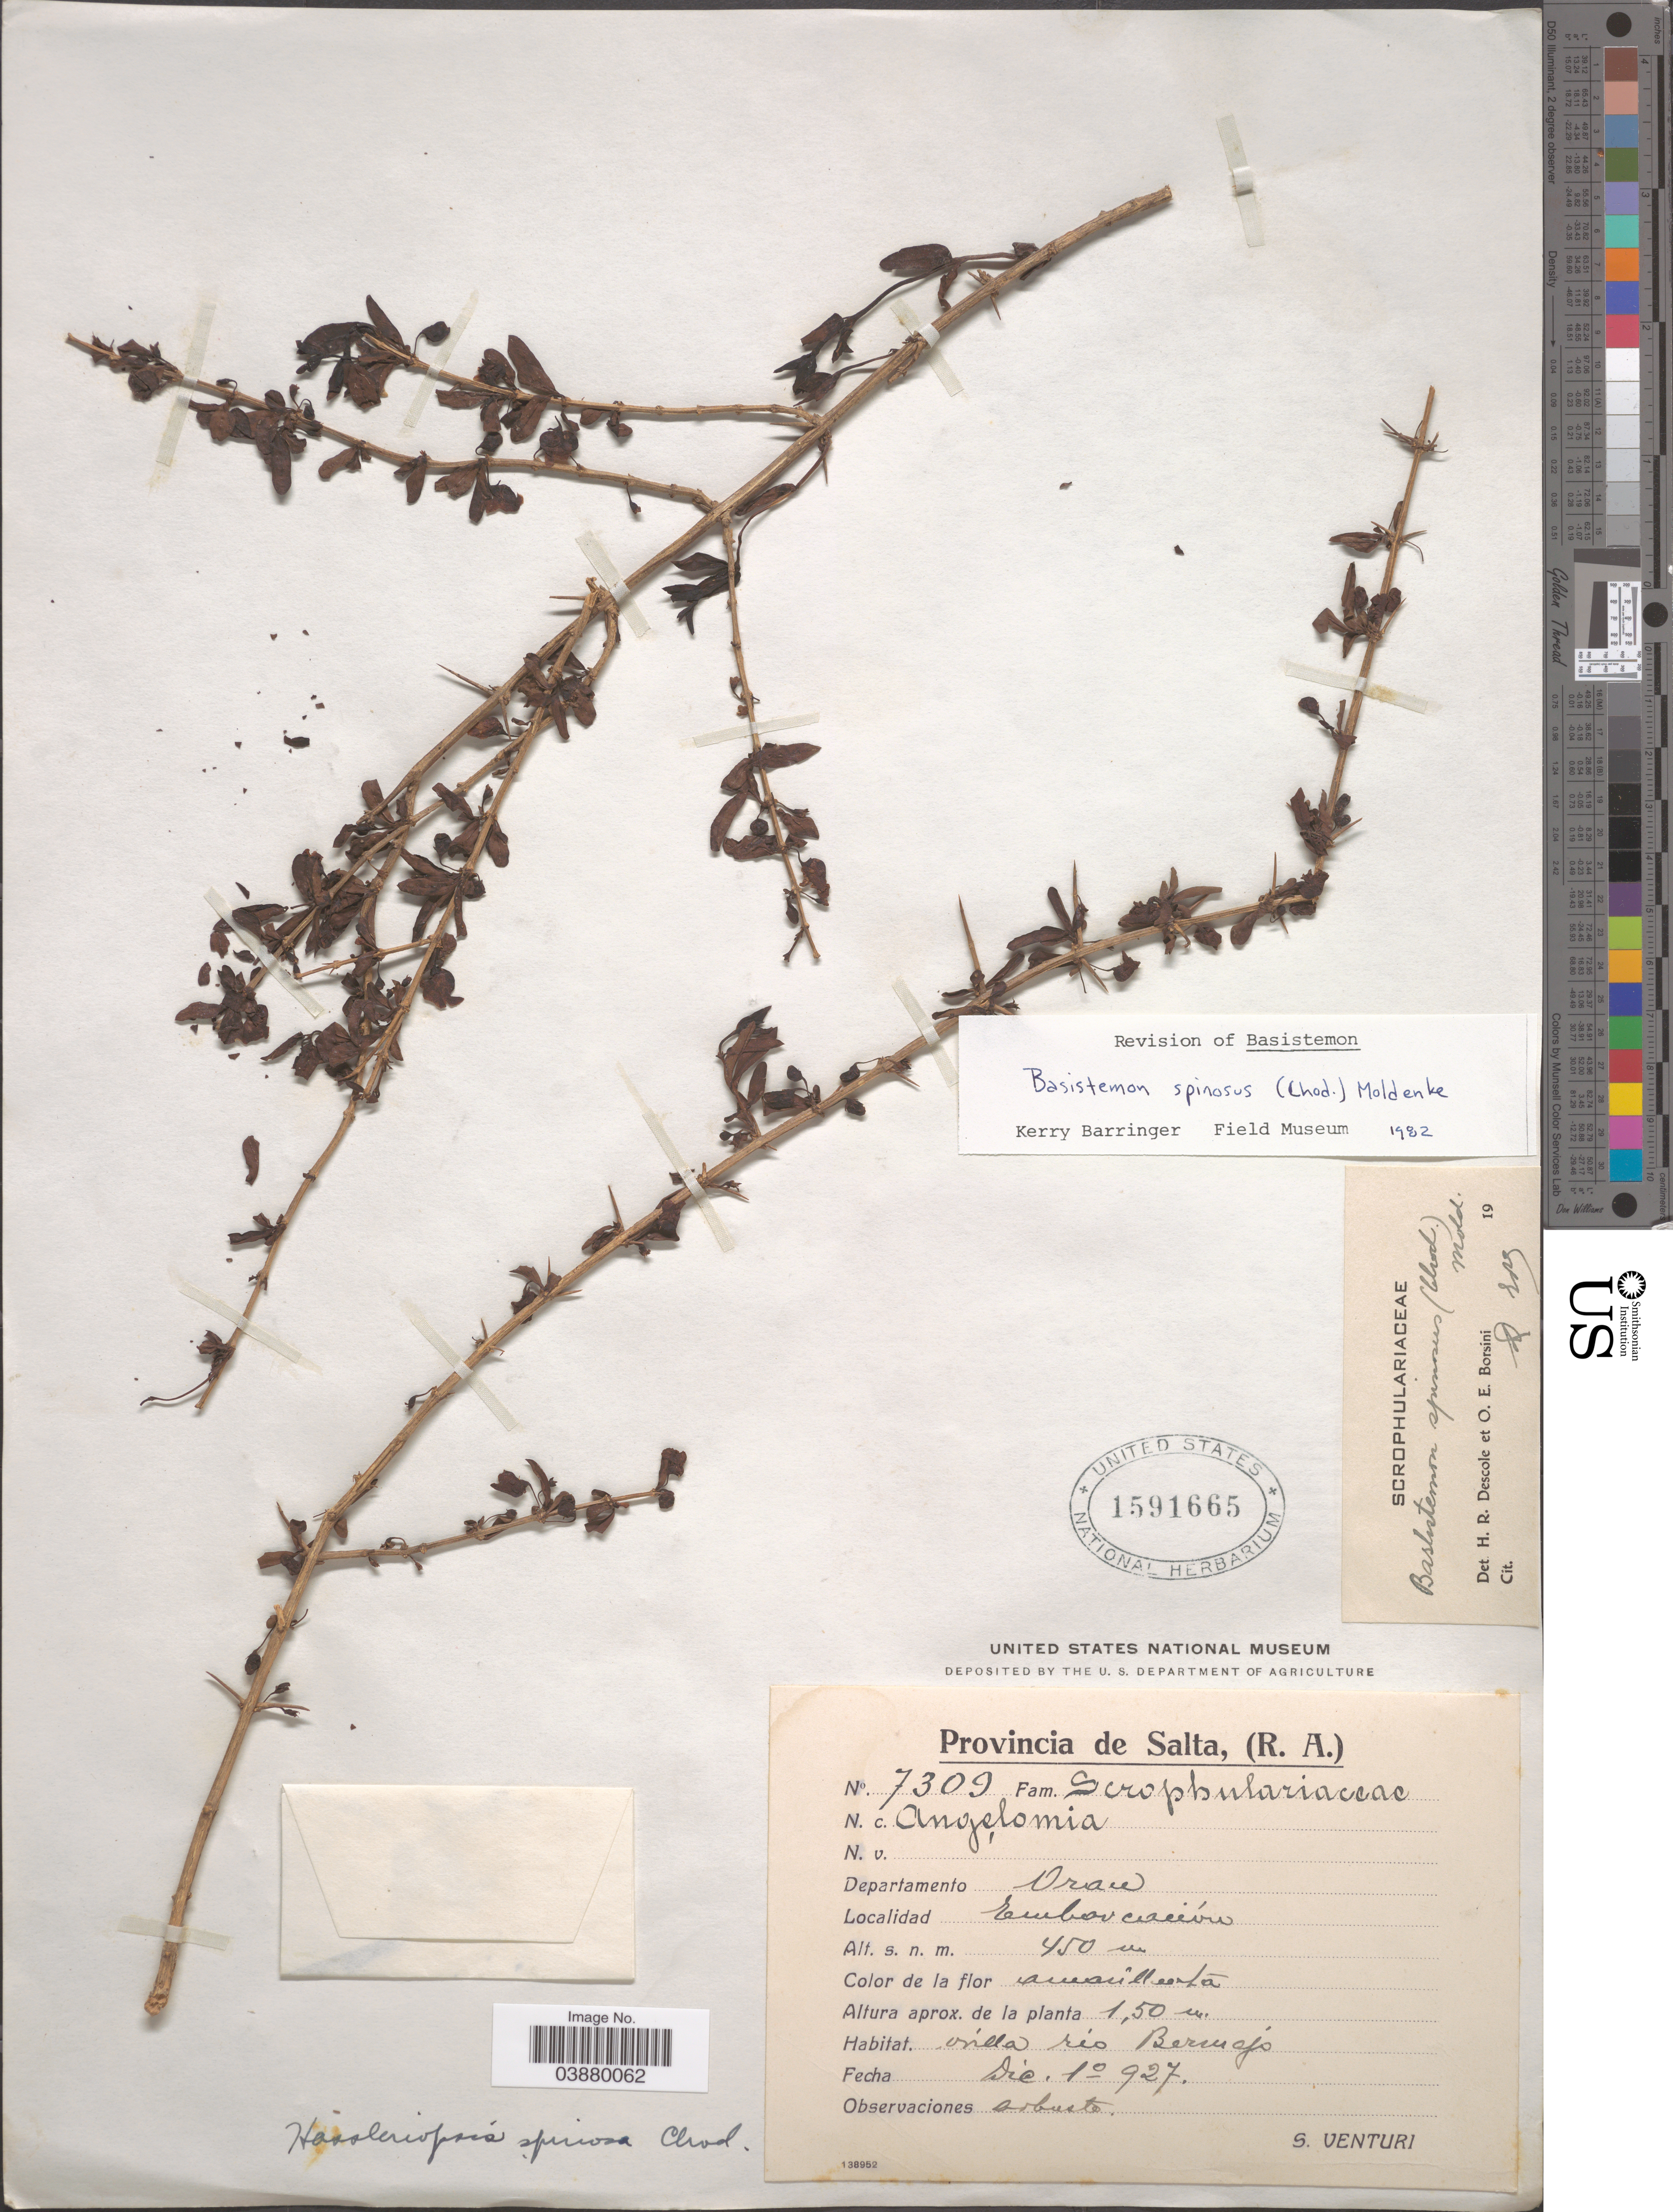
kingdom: Plantae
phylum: Tracheophyta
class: Magnoliopsida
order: Lamiales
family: Plantaginaceae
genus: Basistemon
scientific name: Basistemon spinosus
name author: (Chodat) Moldenke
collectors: S. Venturi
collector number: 7309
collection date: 1927-12-10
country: Argentina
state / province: Salta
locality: Departamento Oran. Embarcación. Orilla rio Bermejo.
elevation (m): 450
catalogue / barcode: US 1591665